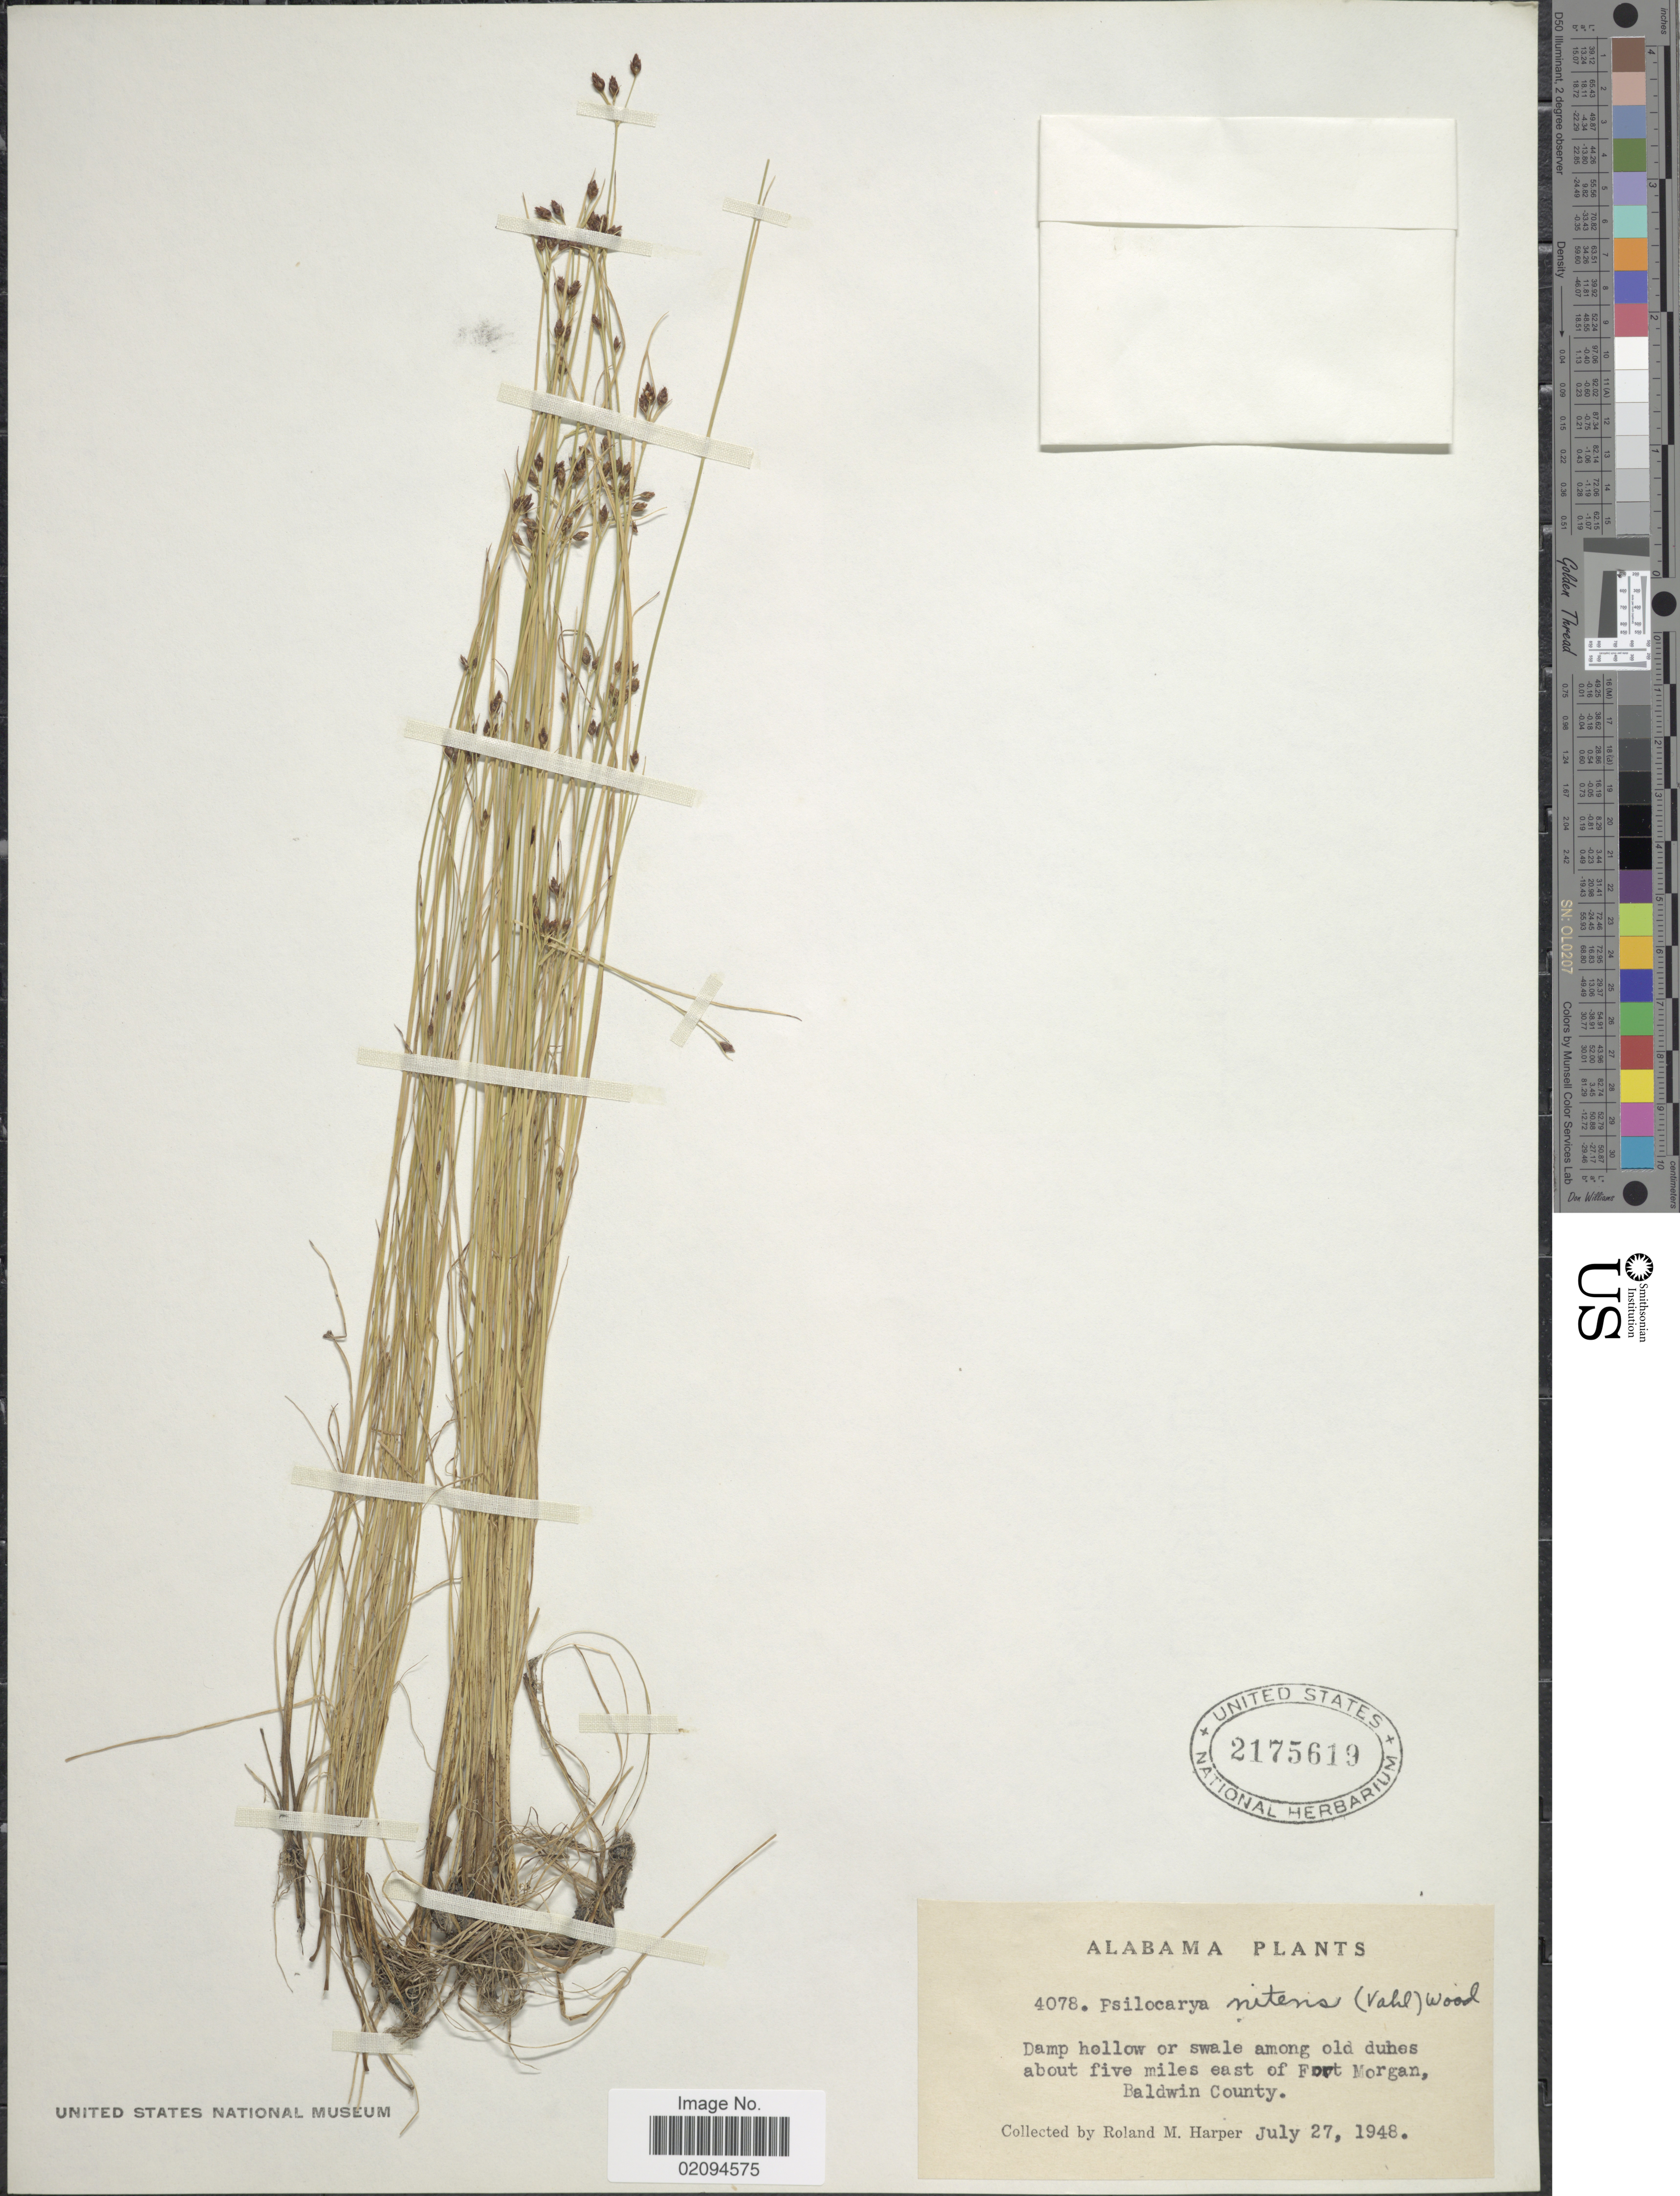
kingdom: Plantae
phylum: Tracheophyta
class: Liliopsida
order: Poales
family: Cyperaceae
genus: Rhynchospora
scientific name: Rhynchospora nitens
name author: (Vahl) A. Gray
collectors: R. M. Harper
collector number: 4078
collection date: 1948-07-27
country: United States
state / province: Alabama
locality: Damp hollow or swale among old dunes about five miles east of Fort Morgan, Baldwin County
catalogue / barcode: US 2175619